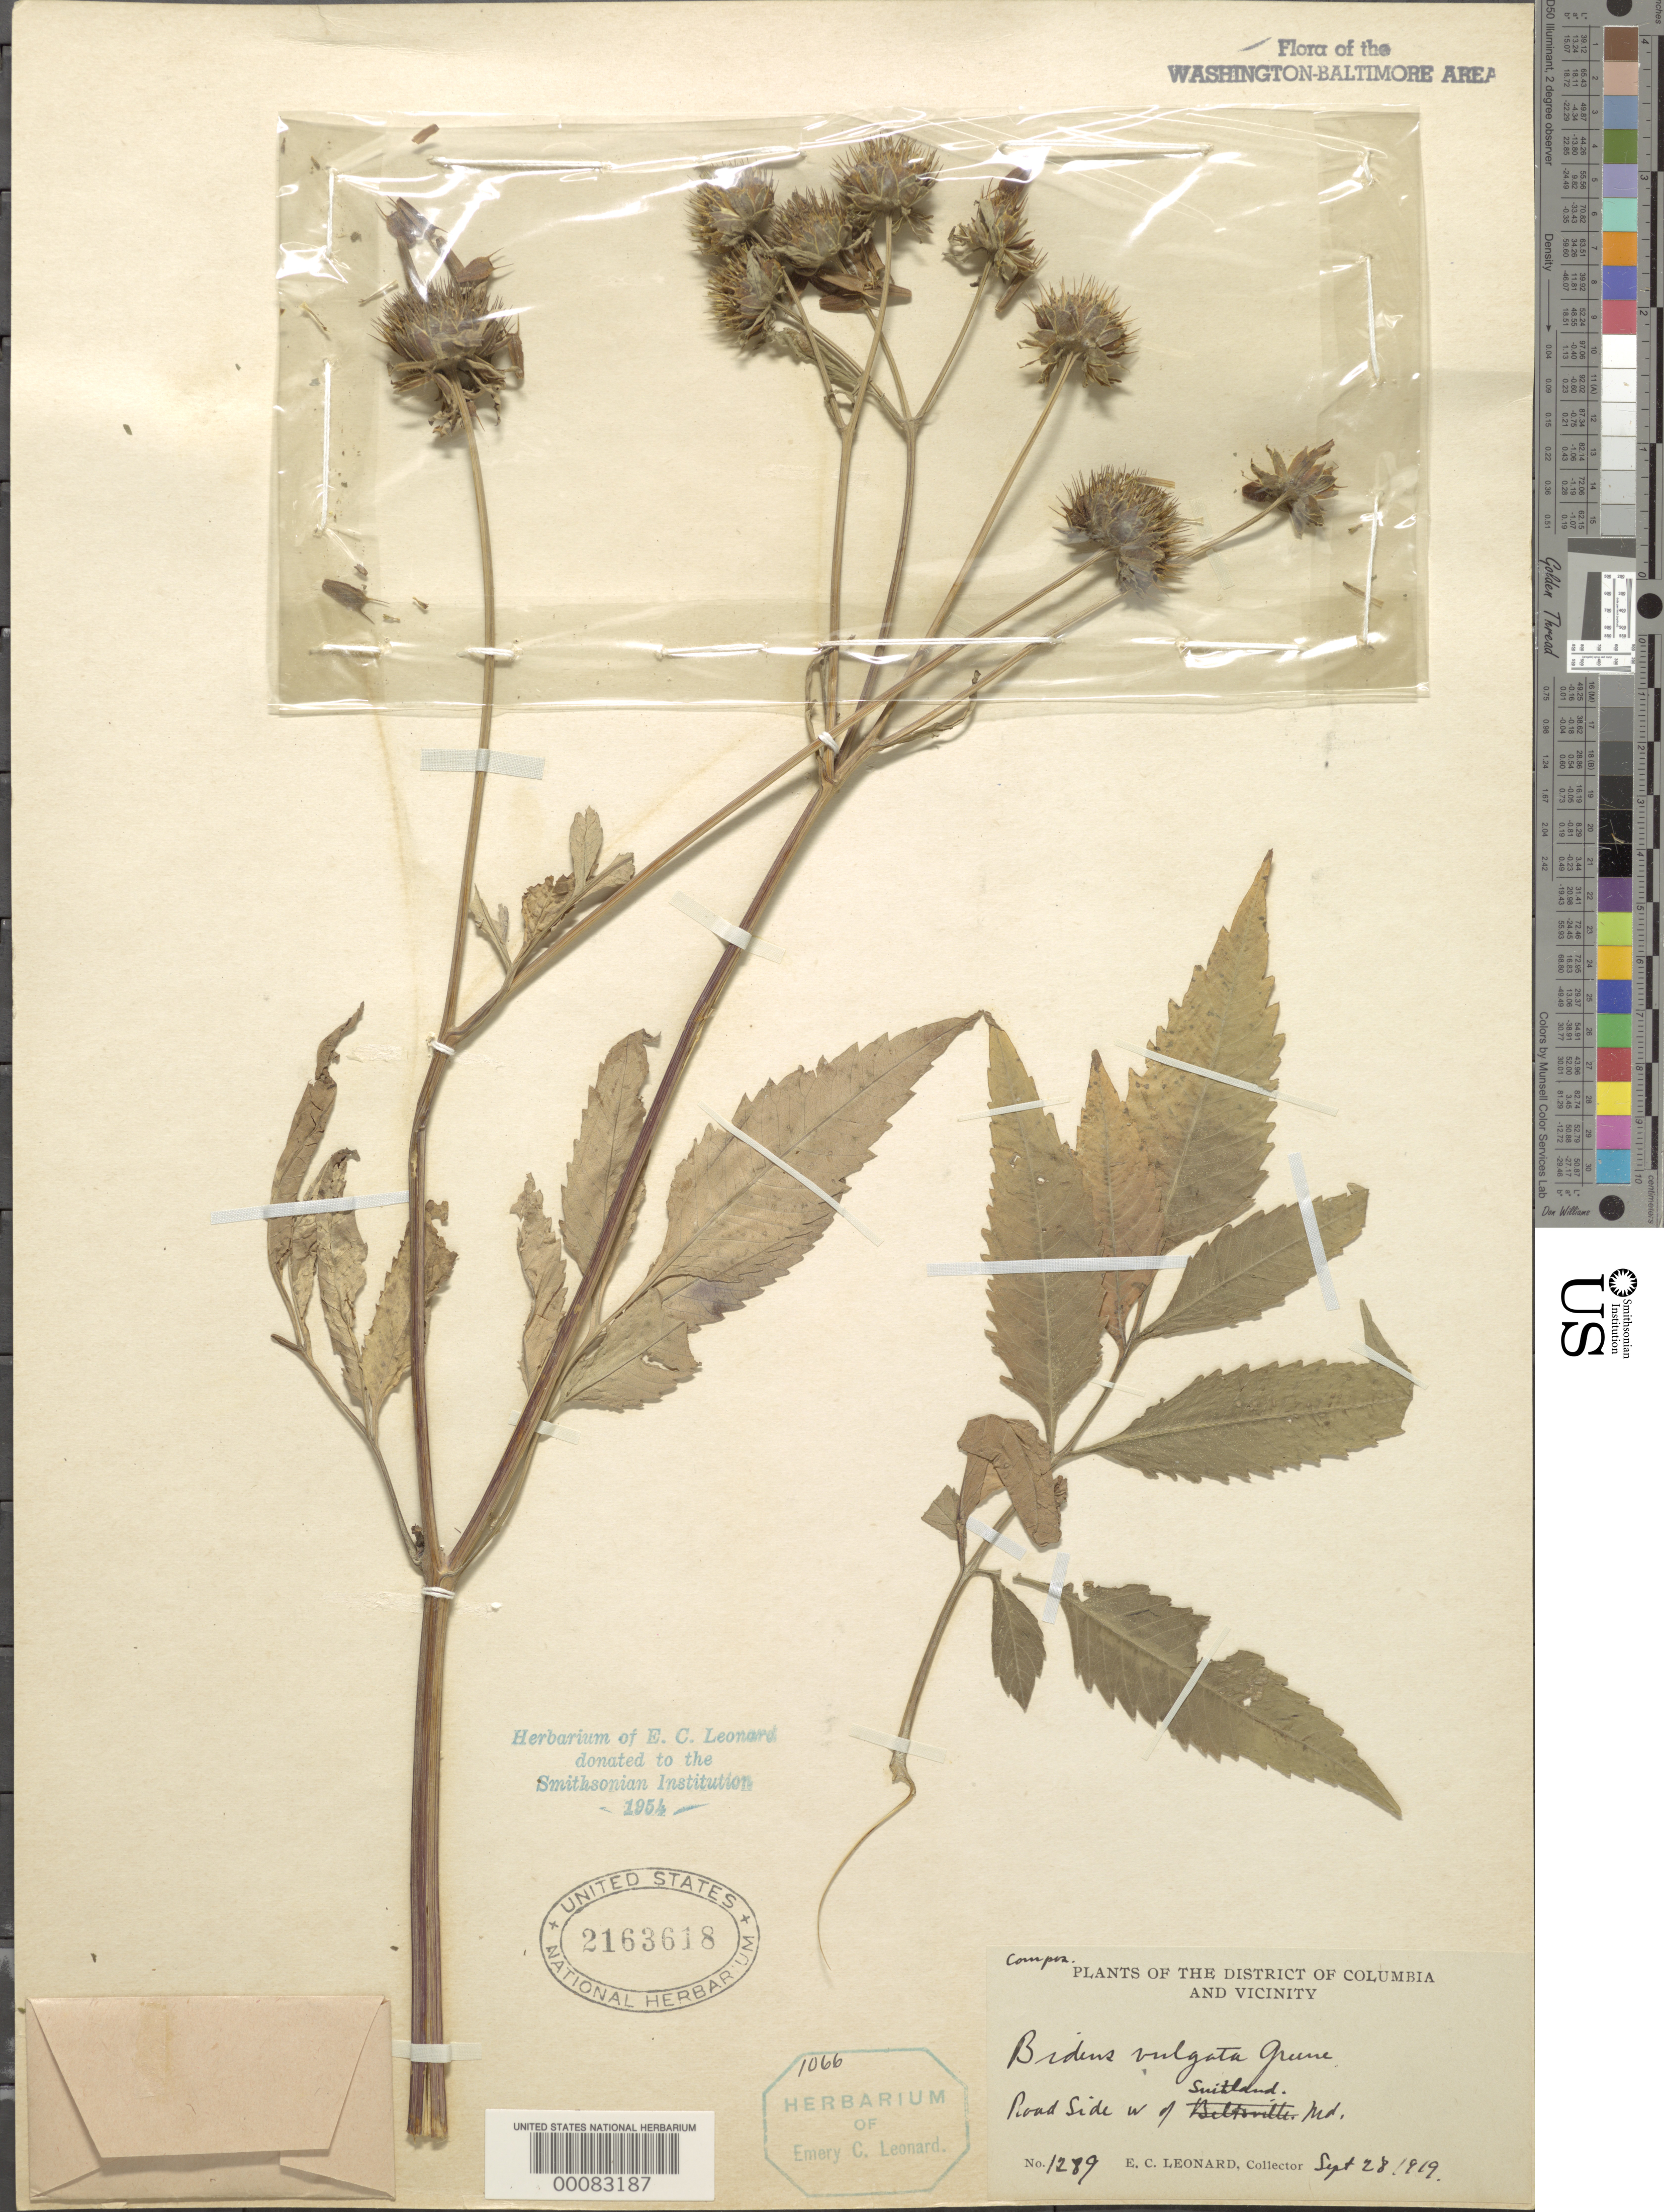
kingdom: Plantae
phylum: Tracheophyta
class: Magnoliopsida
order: Asterales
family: Asteraceae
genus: Bidens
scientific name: Bidens vulgata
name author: Greene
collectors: E. C. Leonard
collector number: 1289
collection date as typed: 28 Sep 1919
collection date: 1919-09-28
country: United States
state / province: Maryland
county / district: Prince George's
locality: West of Suitland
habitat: Roadside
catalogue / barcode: US 2163618